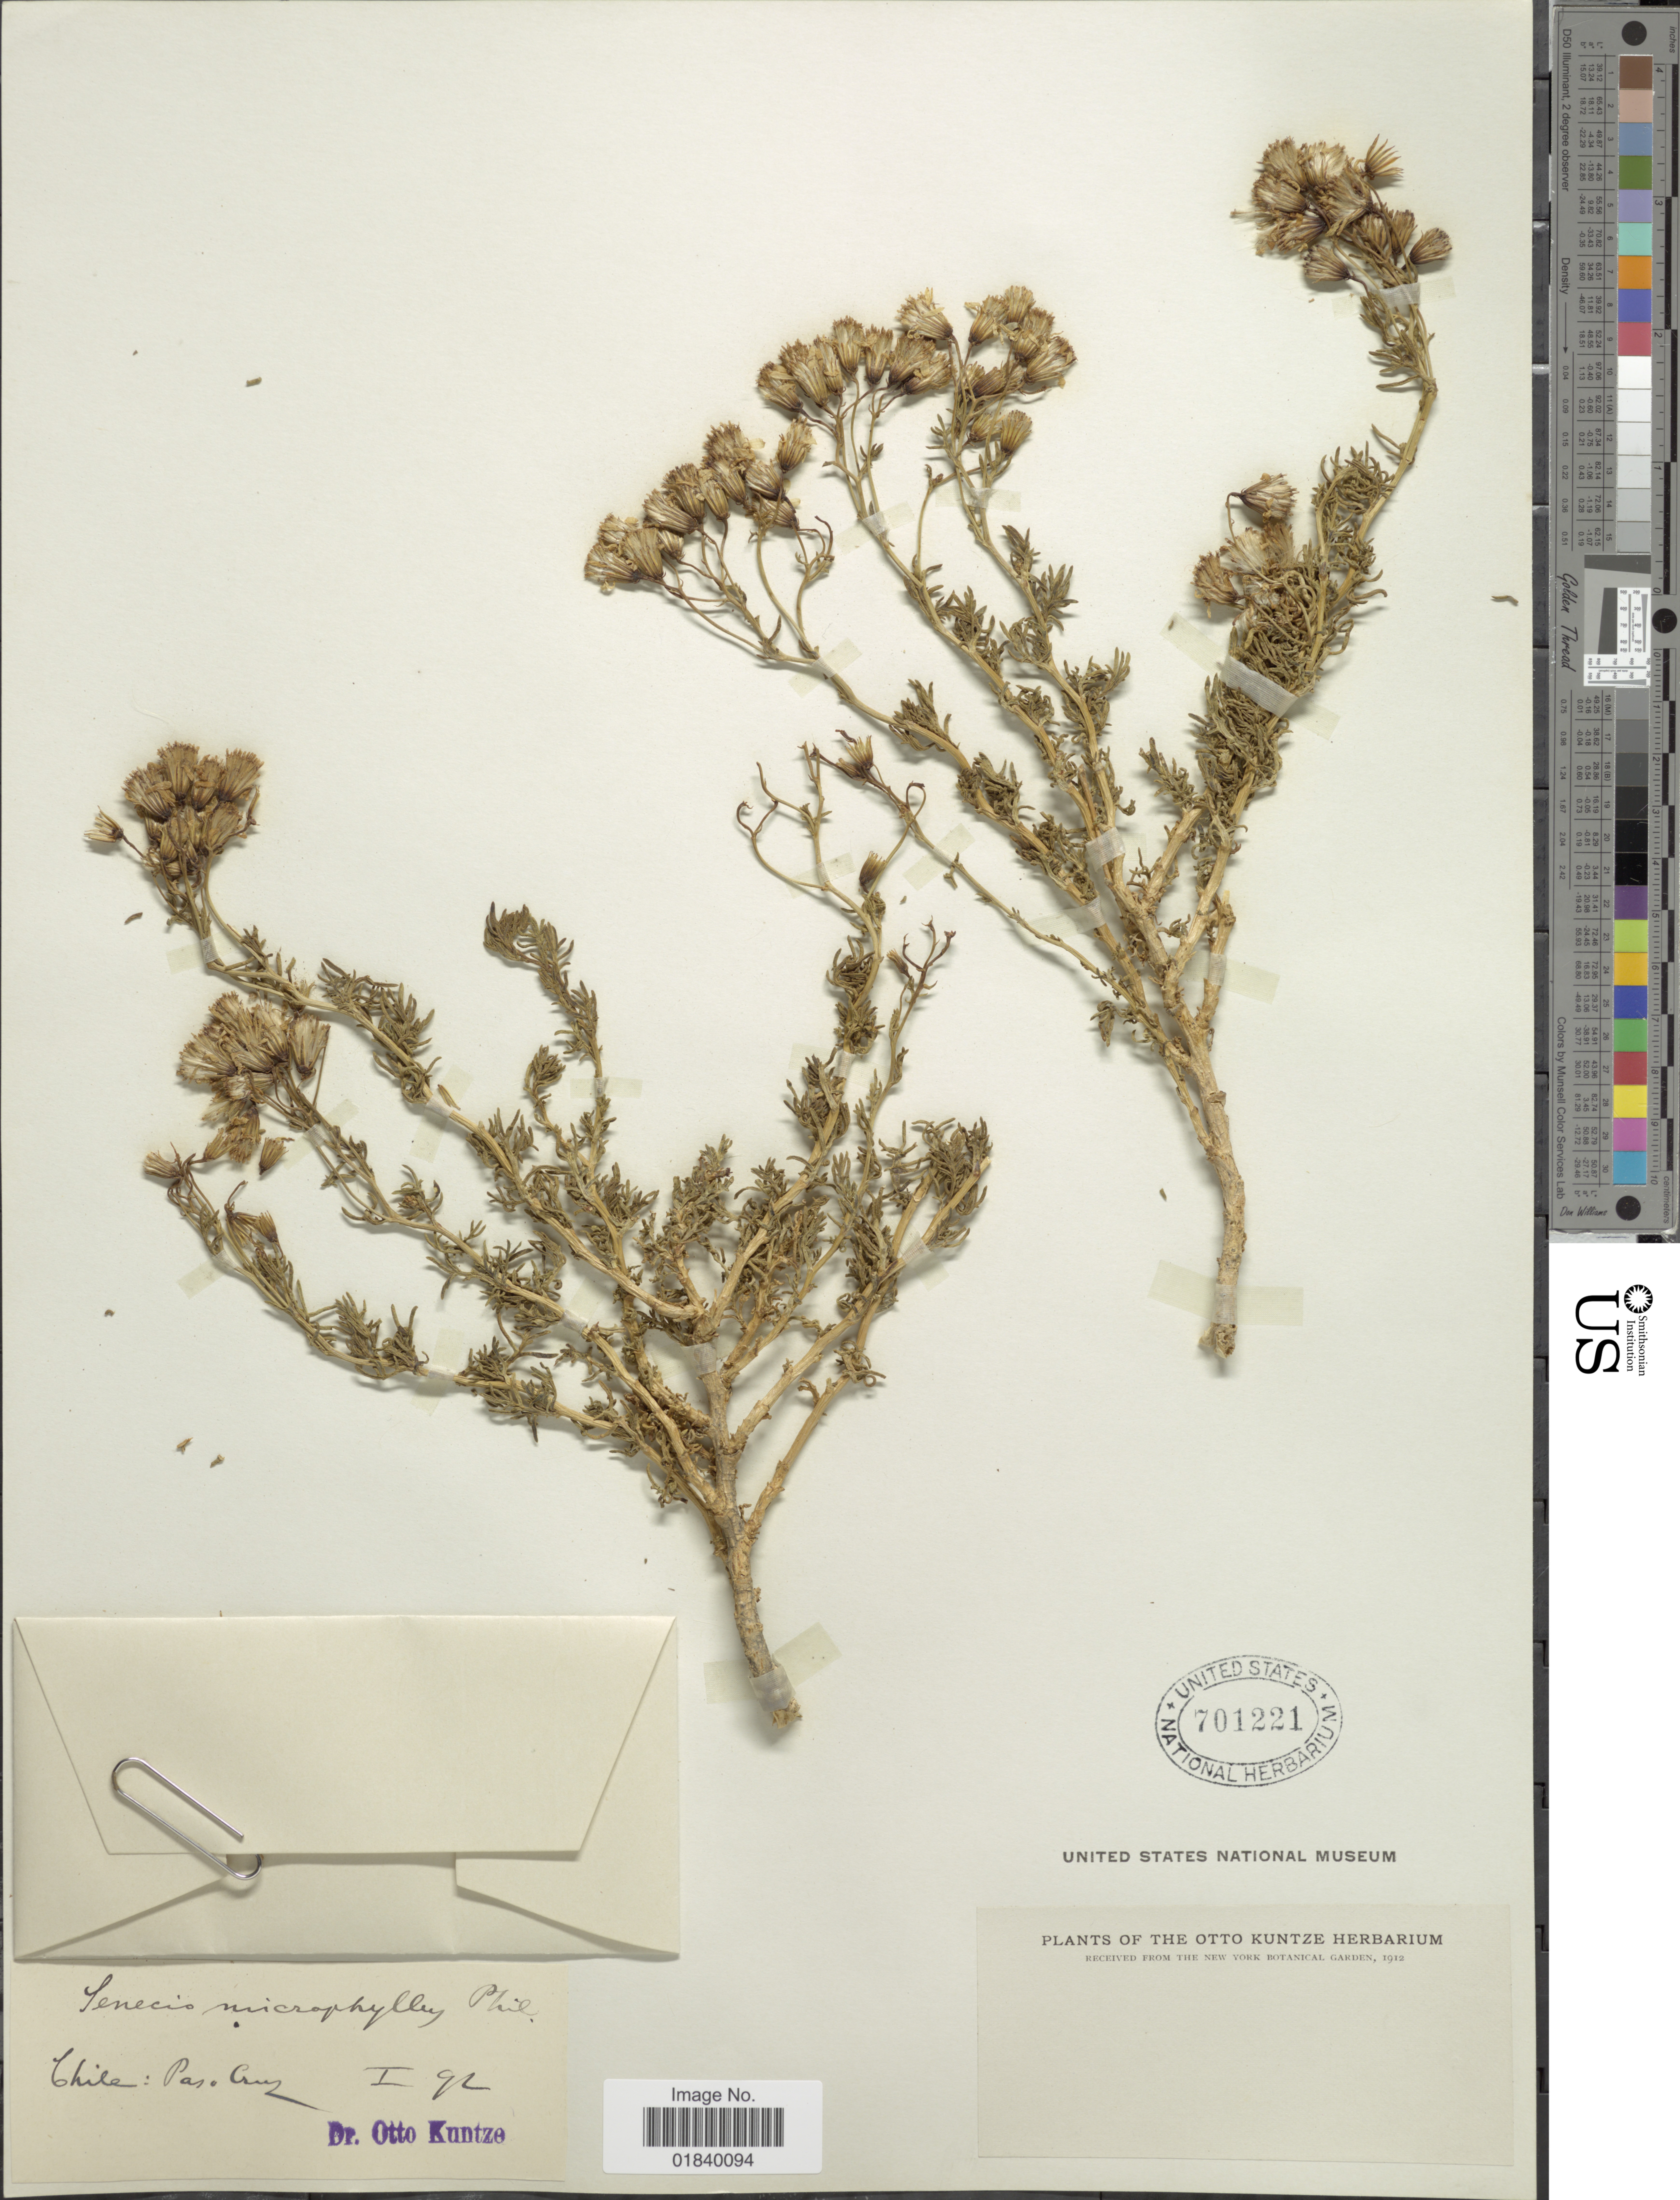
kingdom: Plantae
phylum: Tracheophyta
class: Magnoliopsida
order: Asterales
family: Asteraceae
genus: Senecio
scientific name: Senecio microphyllus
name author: Phil.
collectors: C.E.O. Kuntze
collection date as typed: Transcribed d/m/y: /1/92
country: Chile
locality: Chile: Paso Cruz.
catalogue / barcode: US 701221